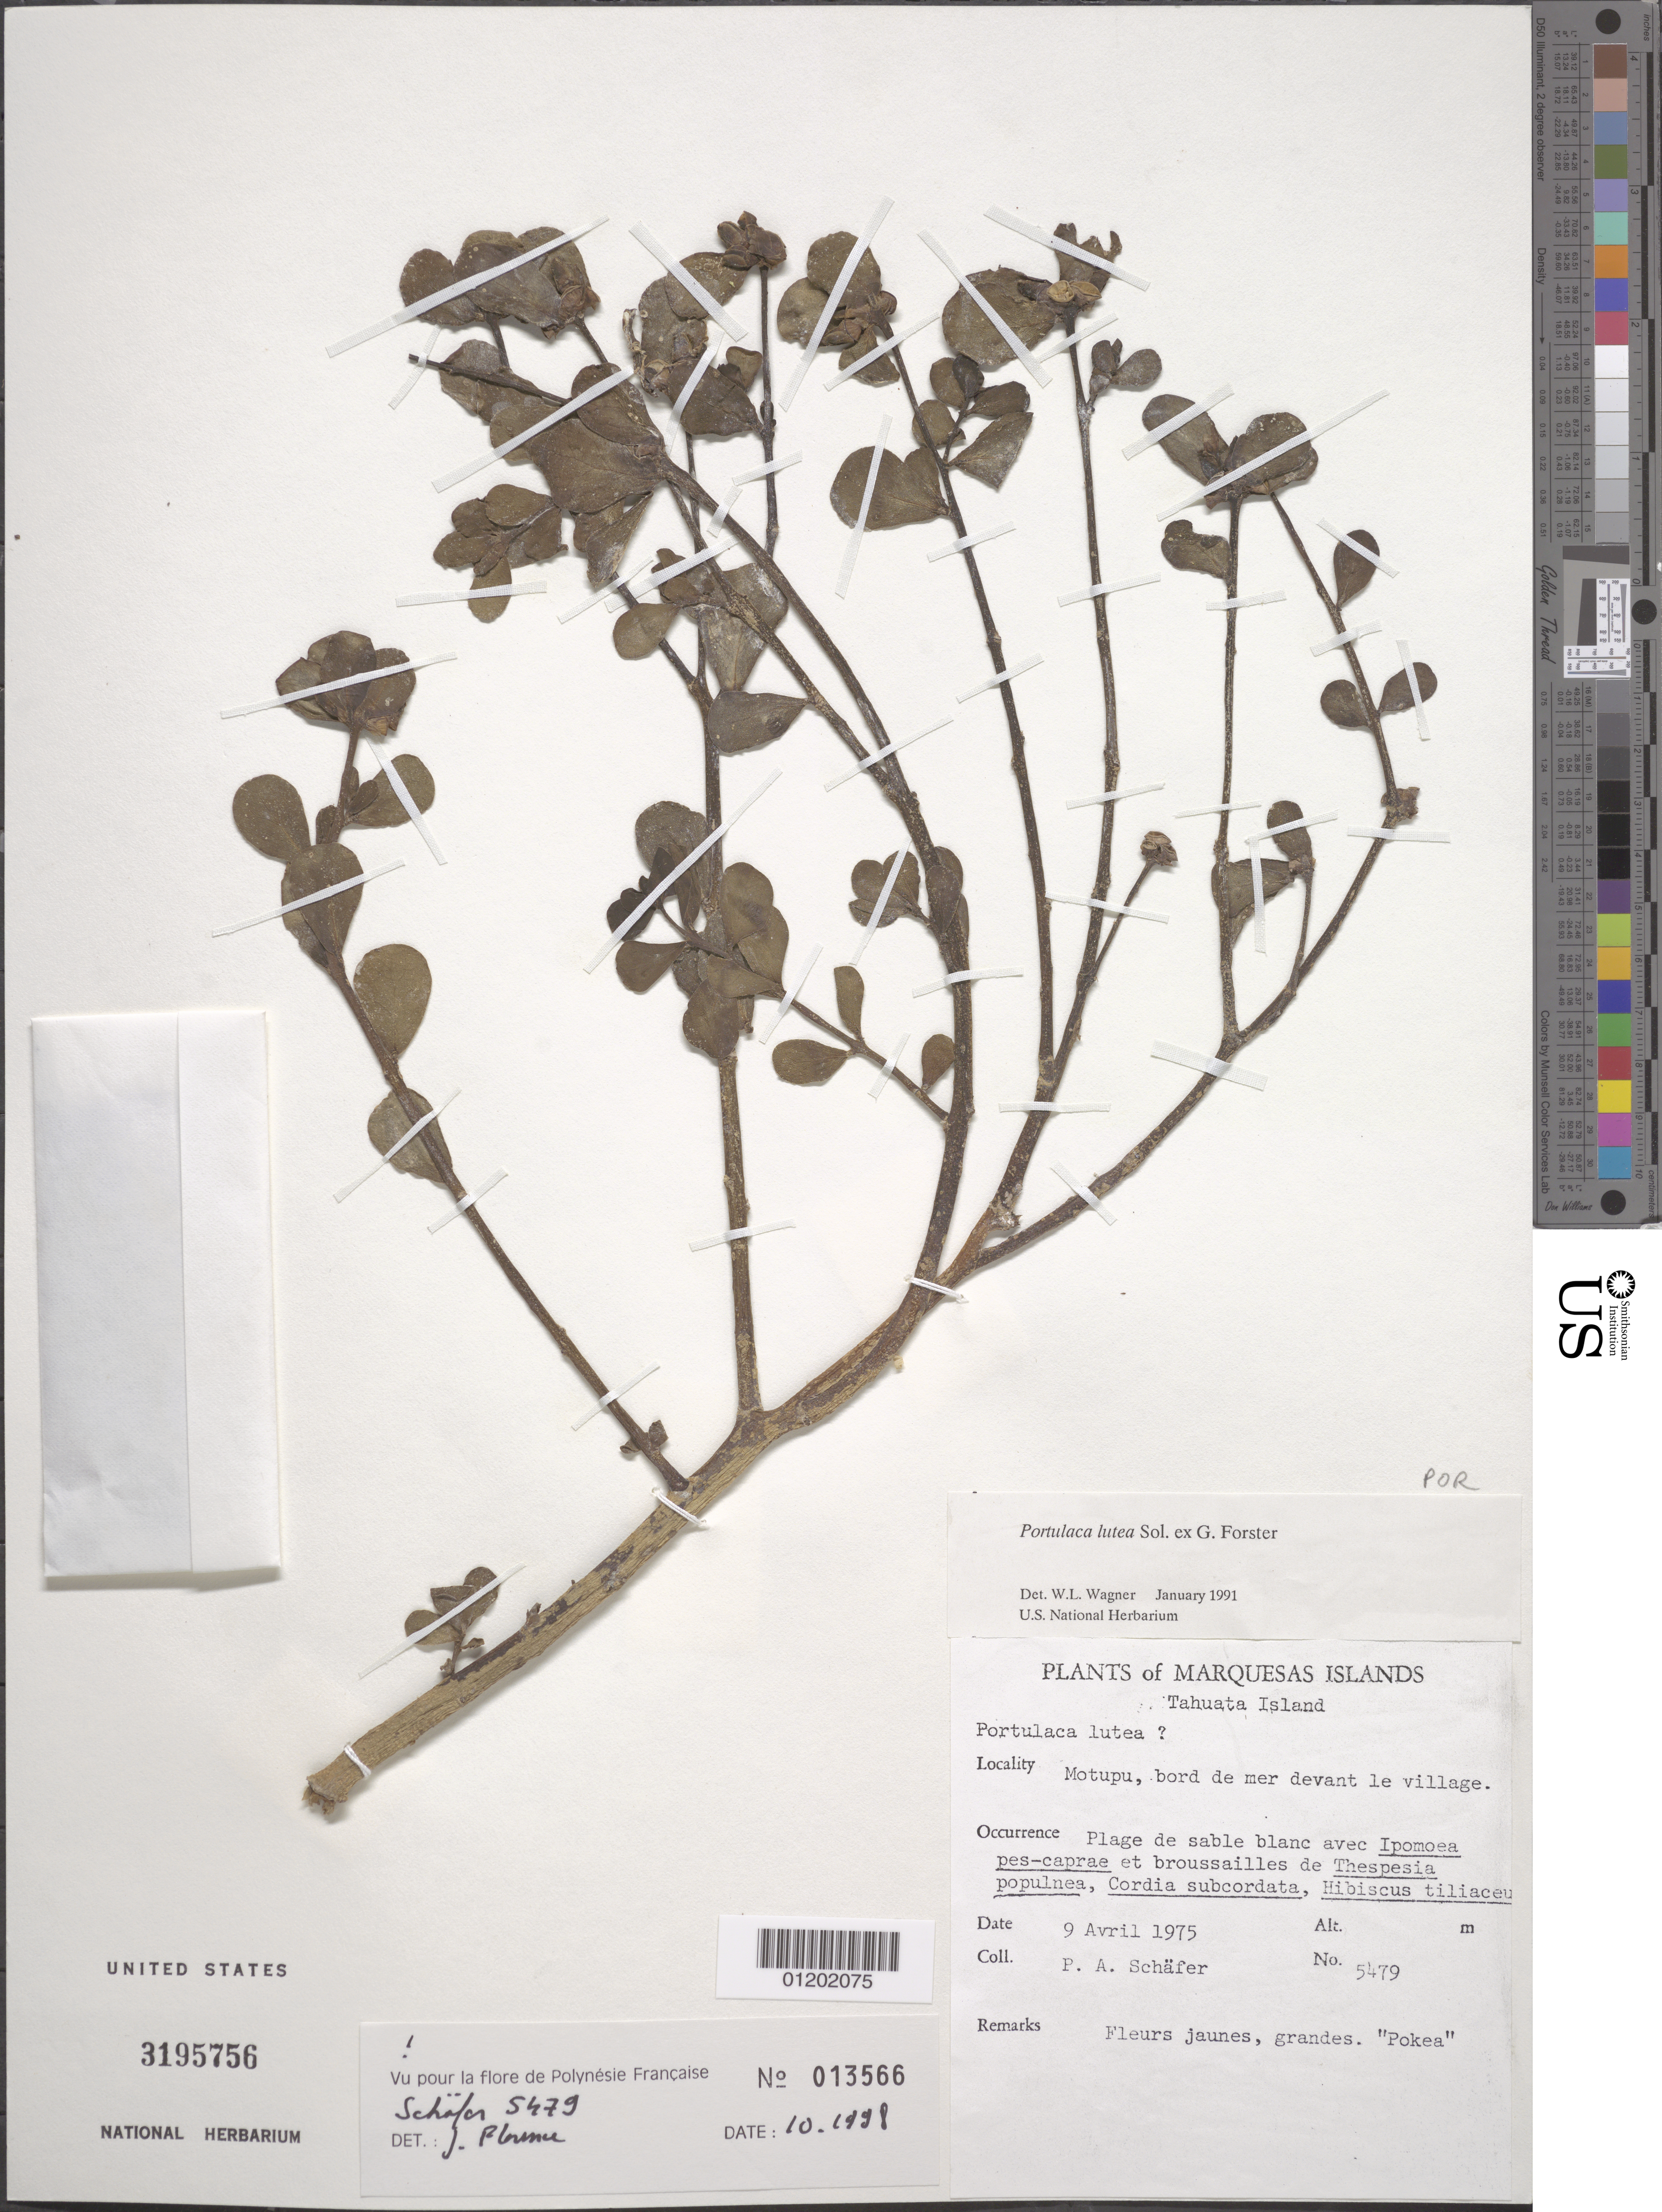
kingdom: Plantae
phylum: Tracheophyta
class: Magnoliopsida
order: Caryophyllales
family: Portulacaceae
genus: Portulaca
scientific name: Portulaca lutea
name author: Sol. ex G. Forst.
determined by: Wagner, W. L., (BOT), Smithsonian Institution - National Museum of Natural History (UNITED STATES)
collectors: P. A. Schäfer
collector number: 5479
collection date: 1975-04-09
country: French Polynesia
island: Tahuata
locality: Motupu, bord de mer devant le village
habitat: Plage du sable blanc avec Ipomoea pes-caprae, Thespesia populnea, Cordia subcordata, Hibiscus tiliaceus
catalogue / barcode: US 3195756